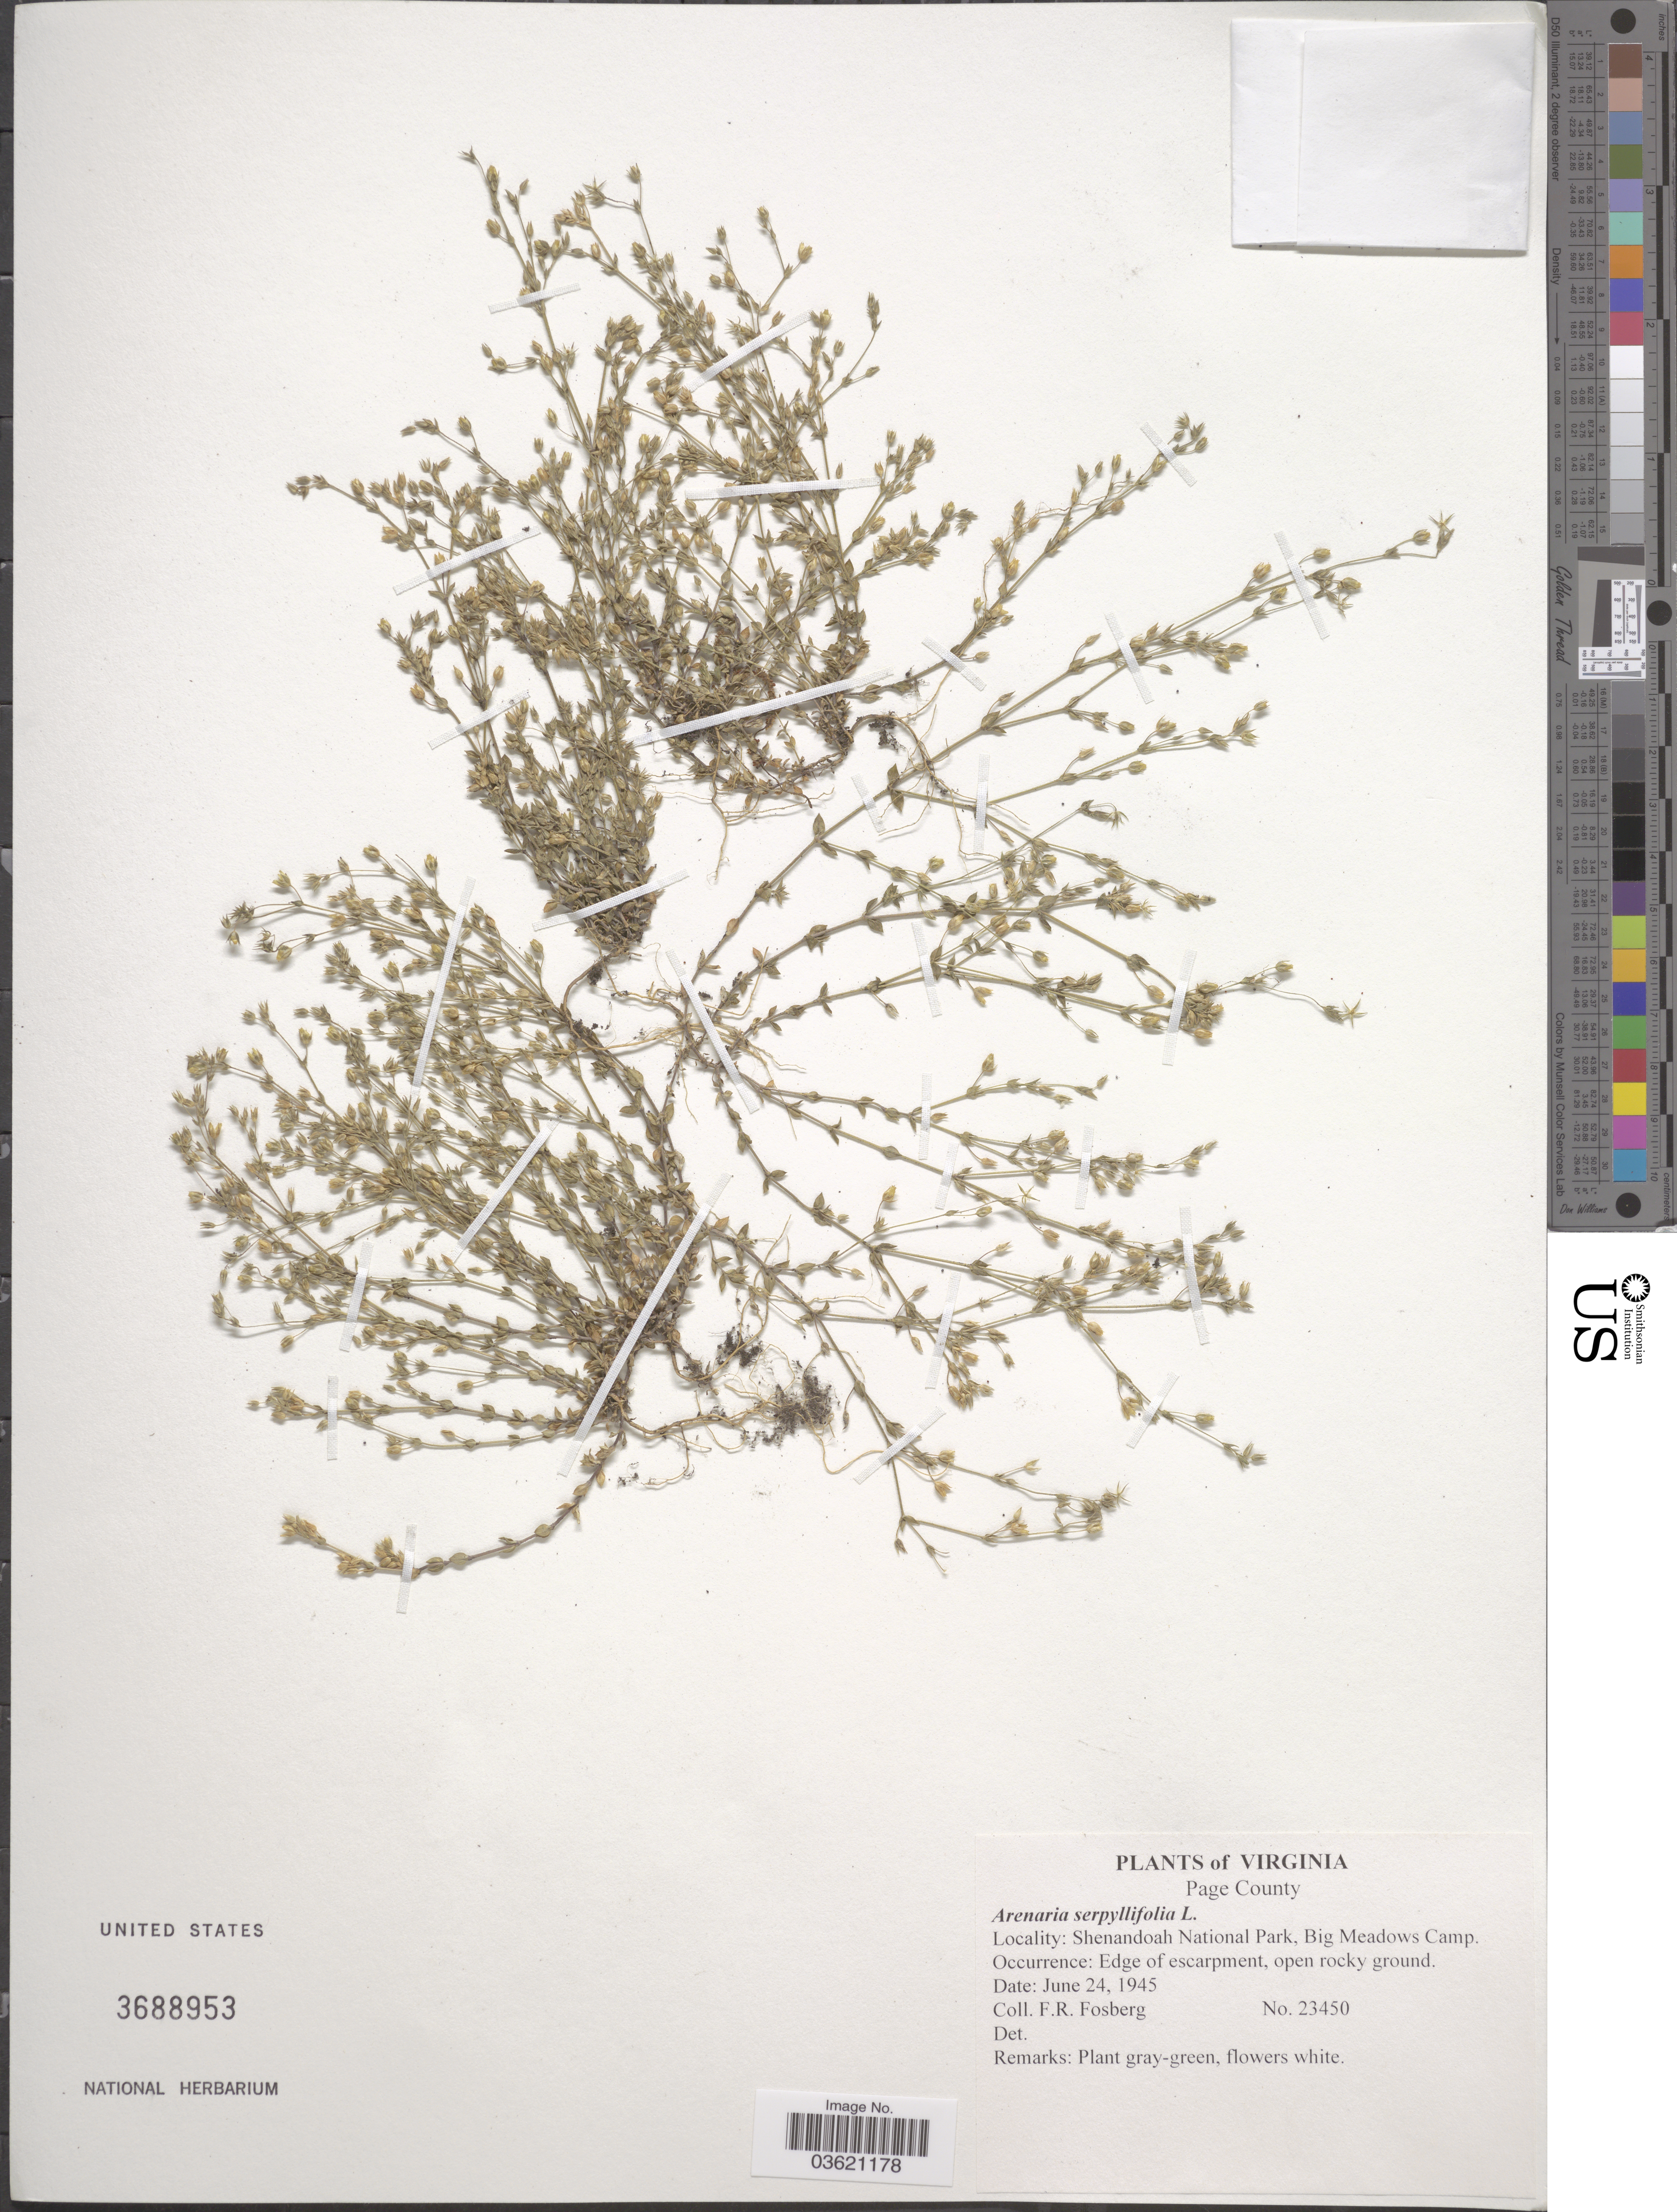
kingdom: Plantae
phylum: Tracheophyta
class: Magnoliopsida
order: Caryophyllales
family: Caryophyllaceae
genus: Arenaria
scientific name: Arenaria serpyllifolia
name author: L.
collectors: F. R. Fosberg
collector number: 23450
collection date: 1945-06-24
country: United States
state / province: Virginia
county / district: Page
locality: Shenandoah National Park, Big Meadows Camp.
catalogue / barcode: US 3688953